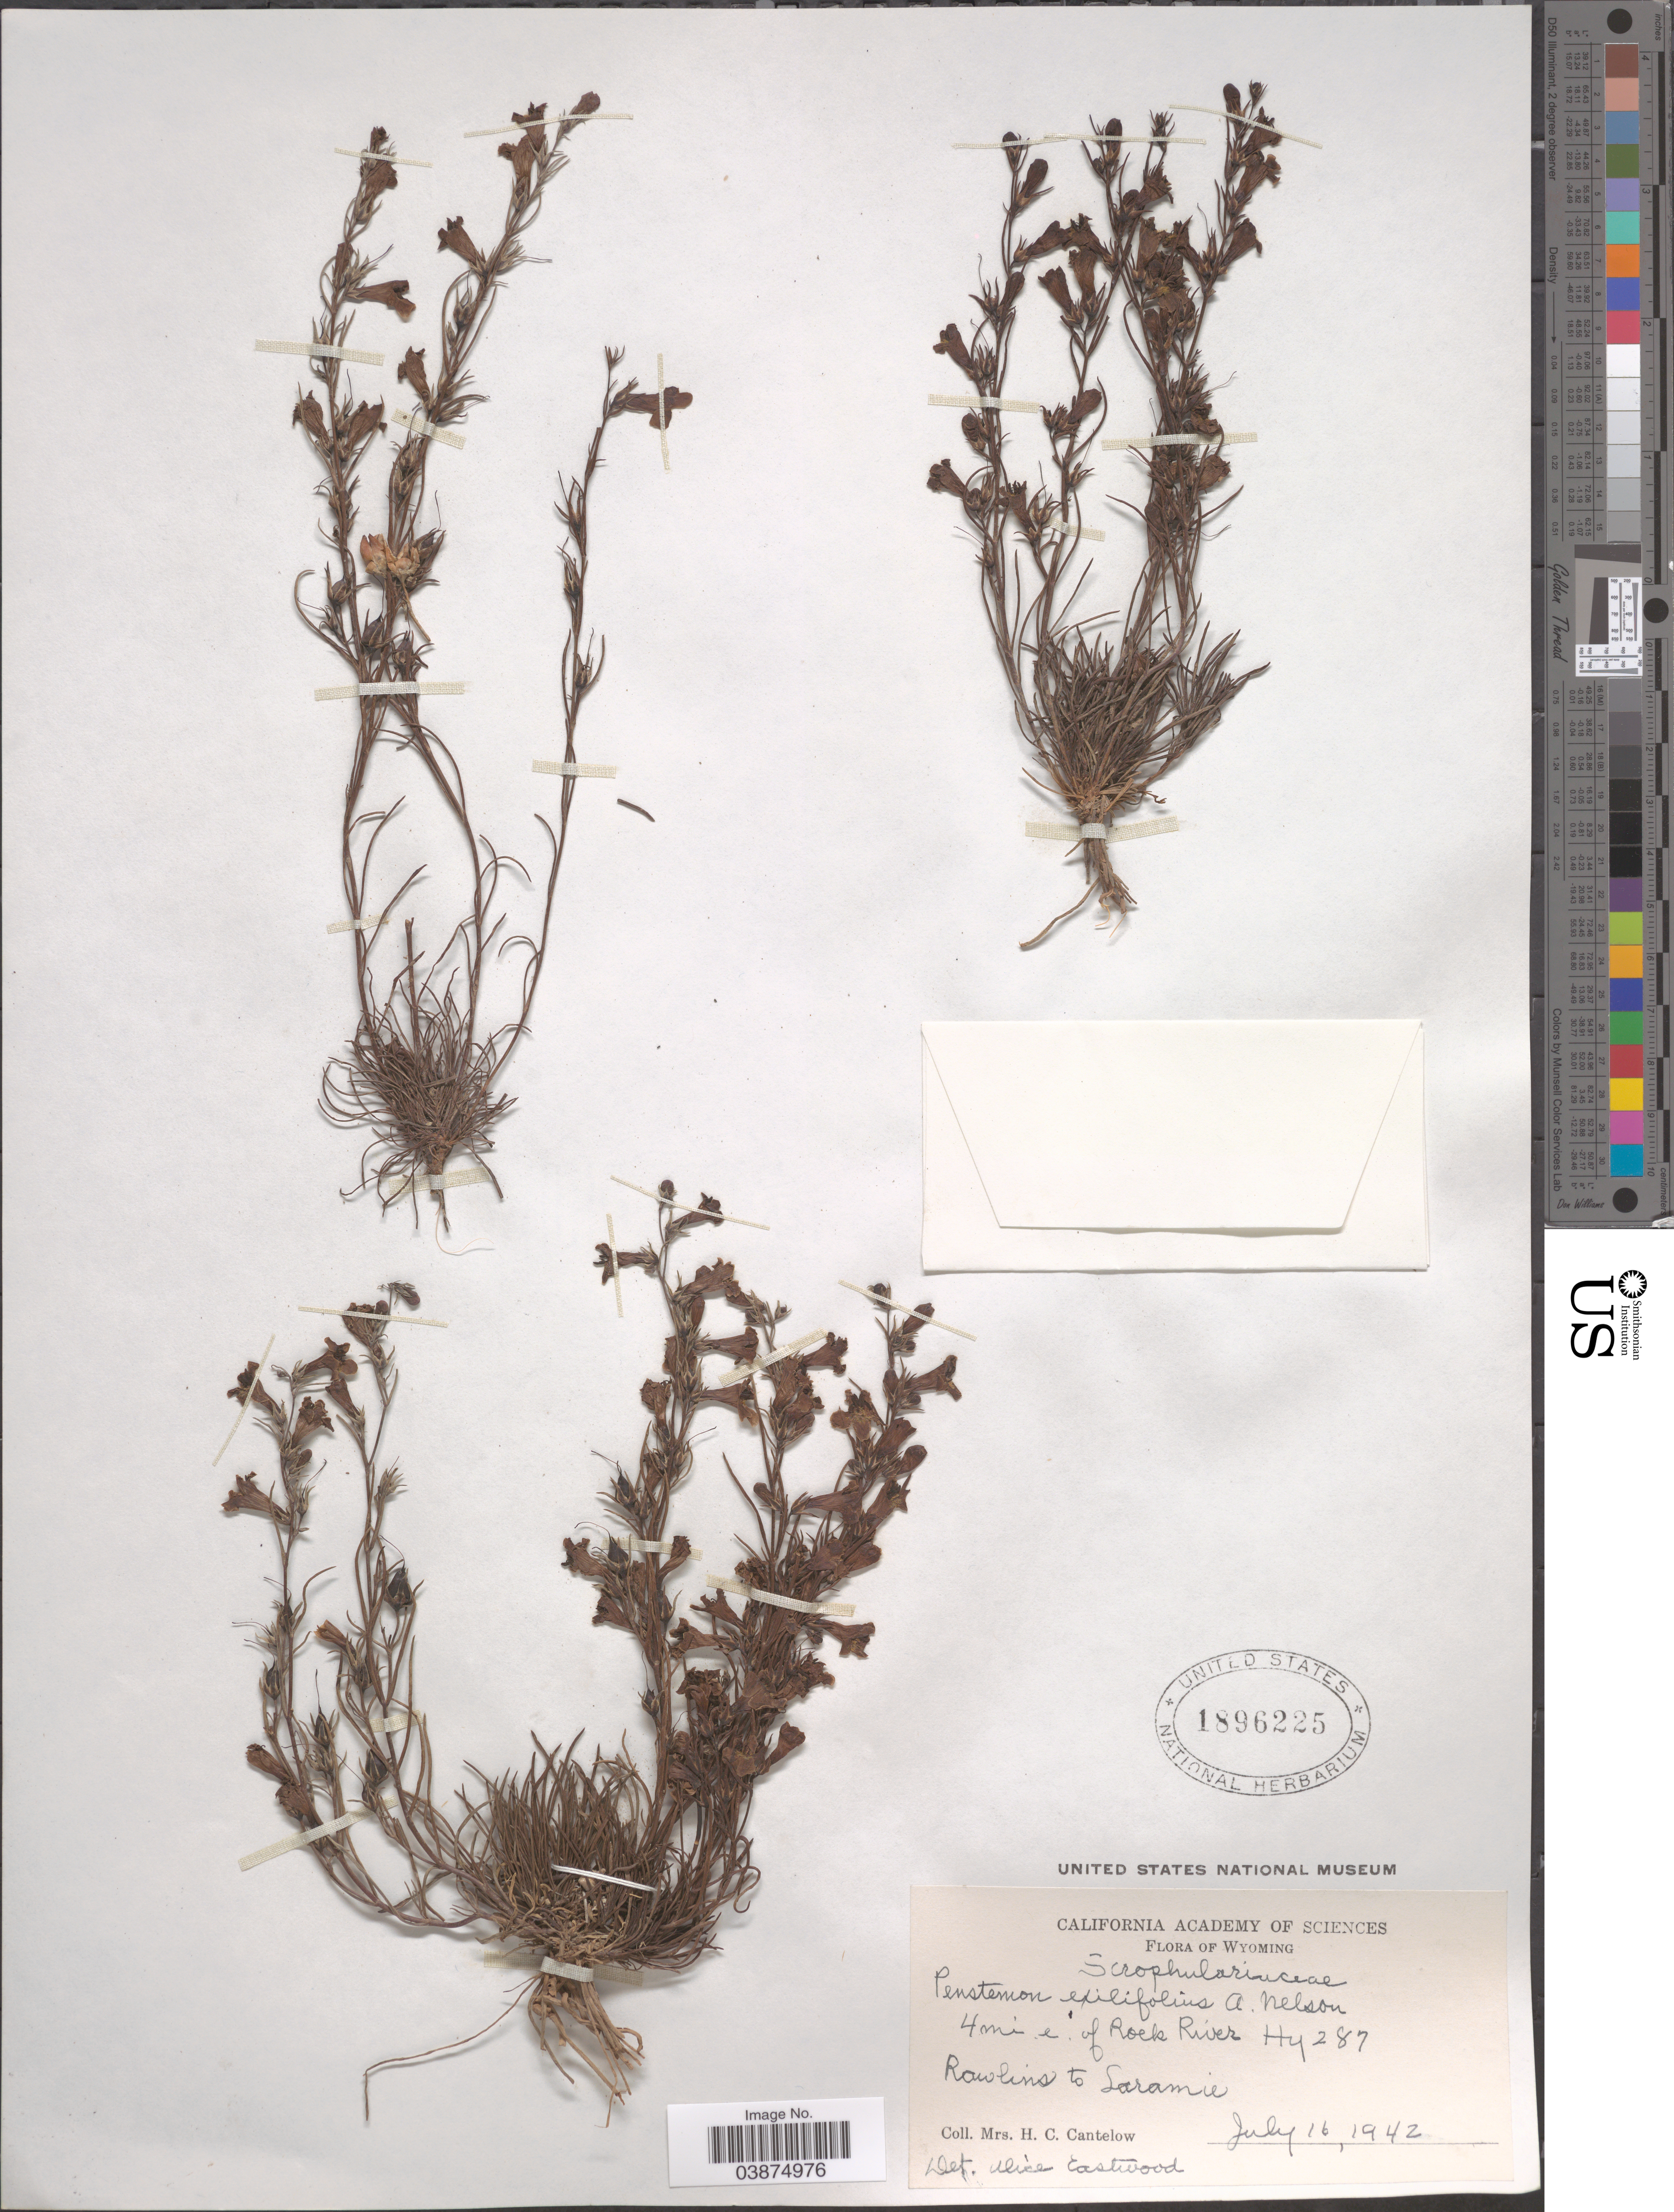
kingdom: Plantae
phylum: Tracheophyta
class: Magnoliopsida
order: Lamiales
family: Plantaginaceae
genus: Penstemon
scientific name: Penstemon exilifolius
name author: A. Nelson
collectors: H. Cantelow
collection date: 1942-07-16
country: United States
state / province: Wyoming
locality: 4 mi. e. of Rock River Hy 287. Rawlins to Laramie.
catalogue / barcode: US 1896225